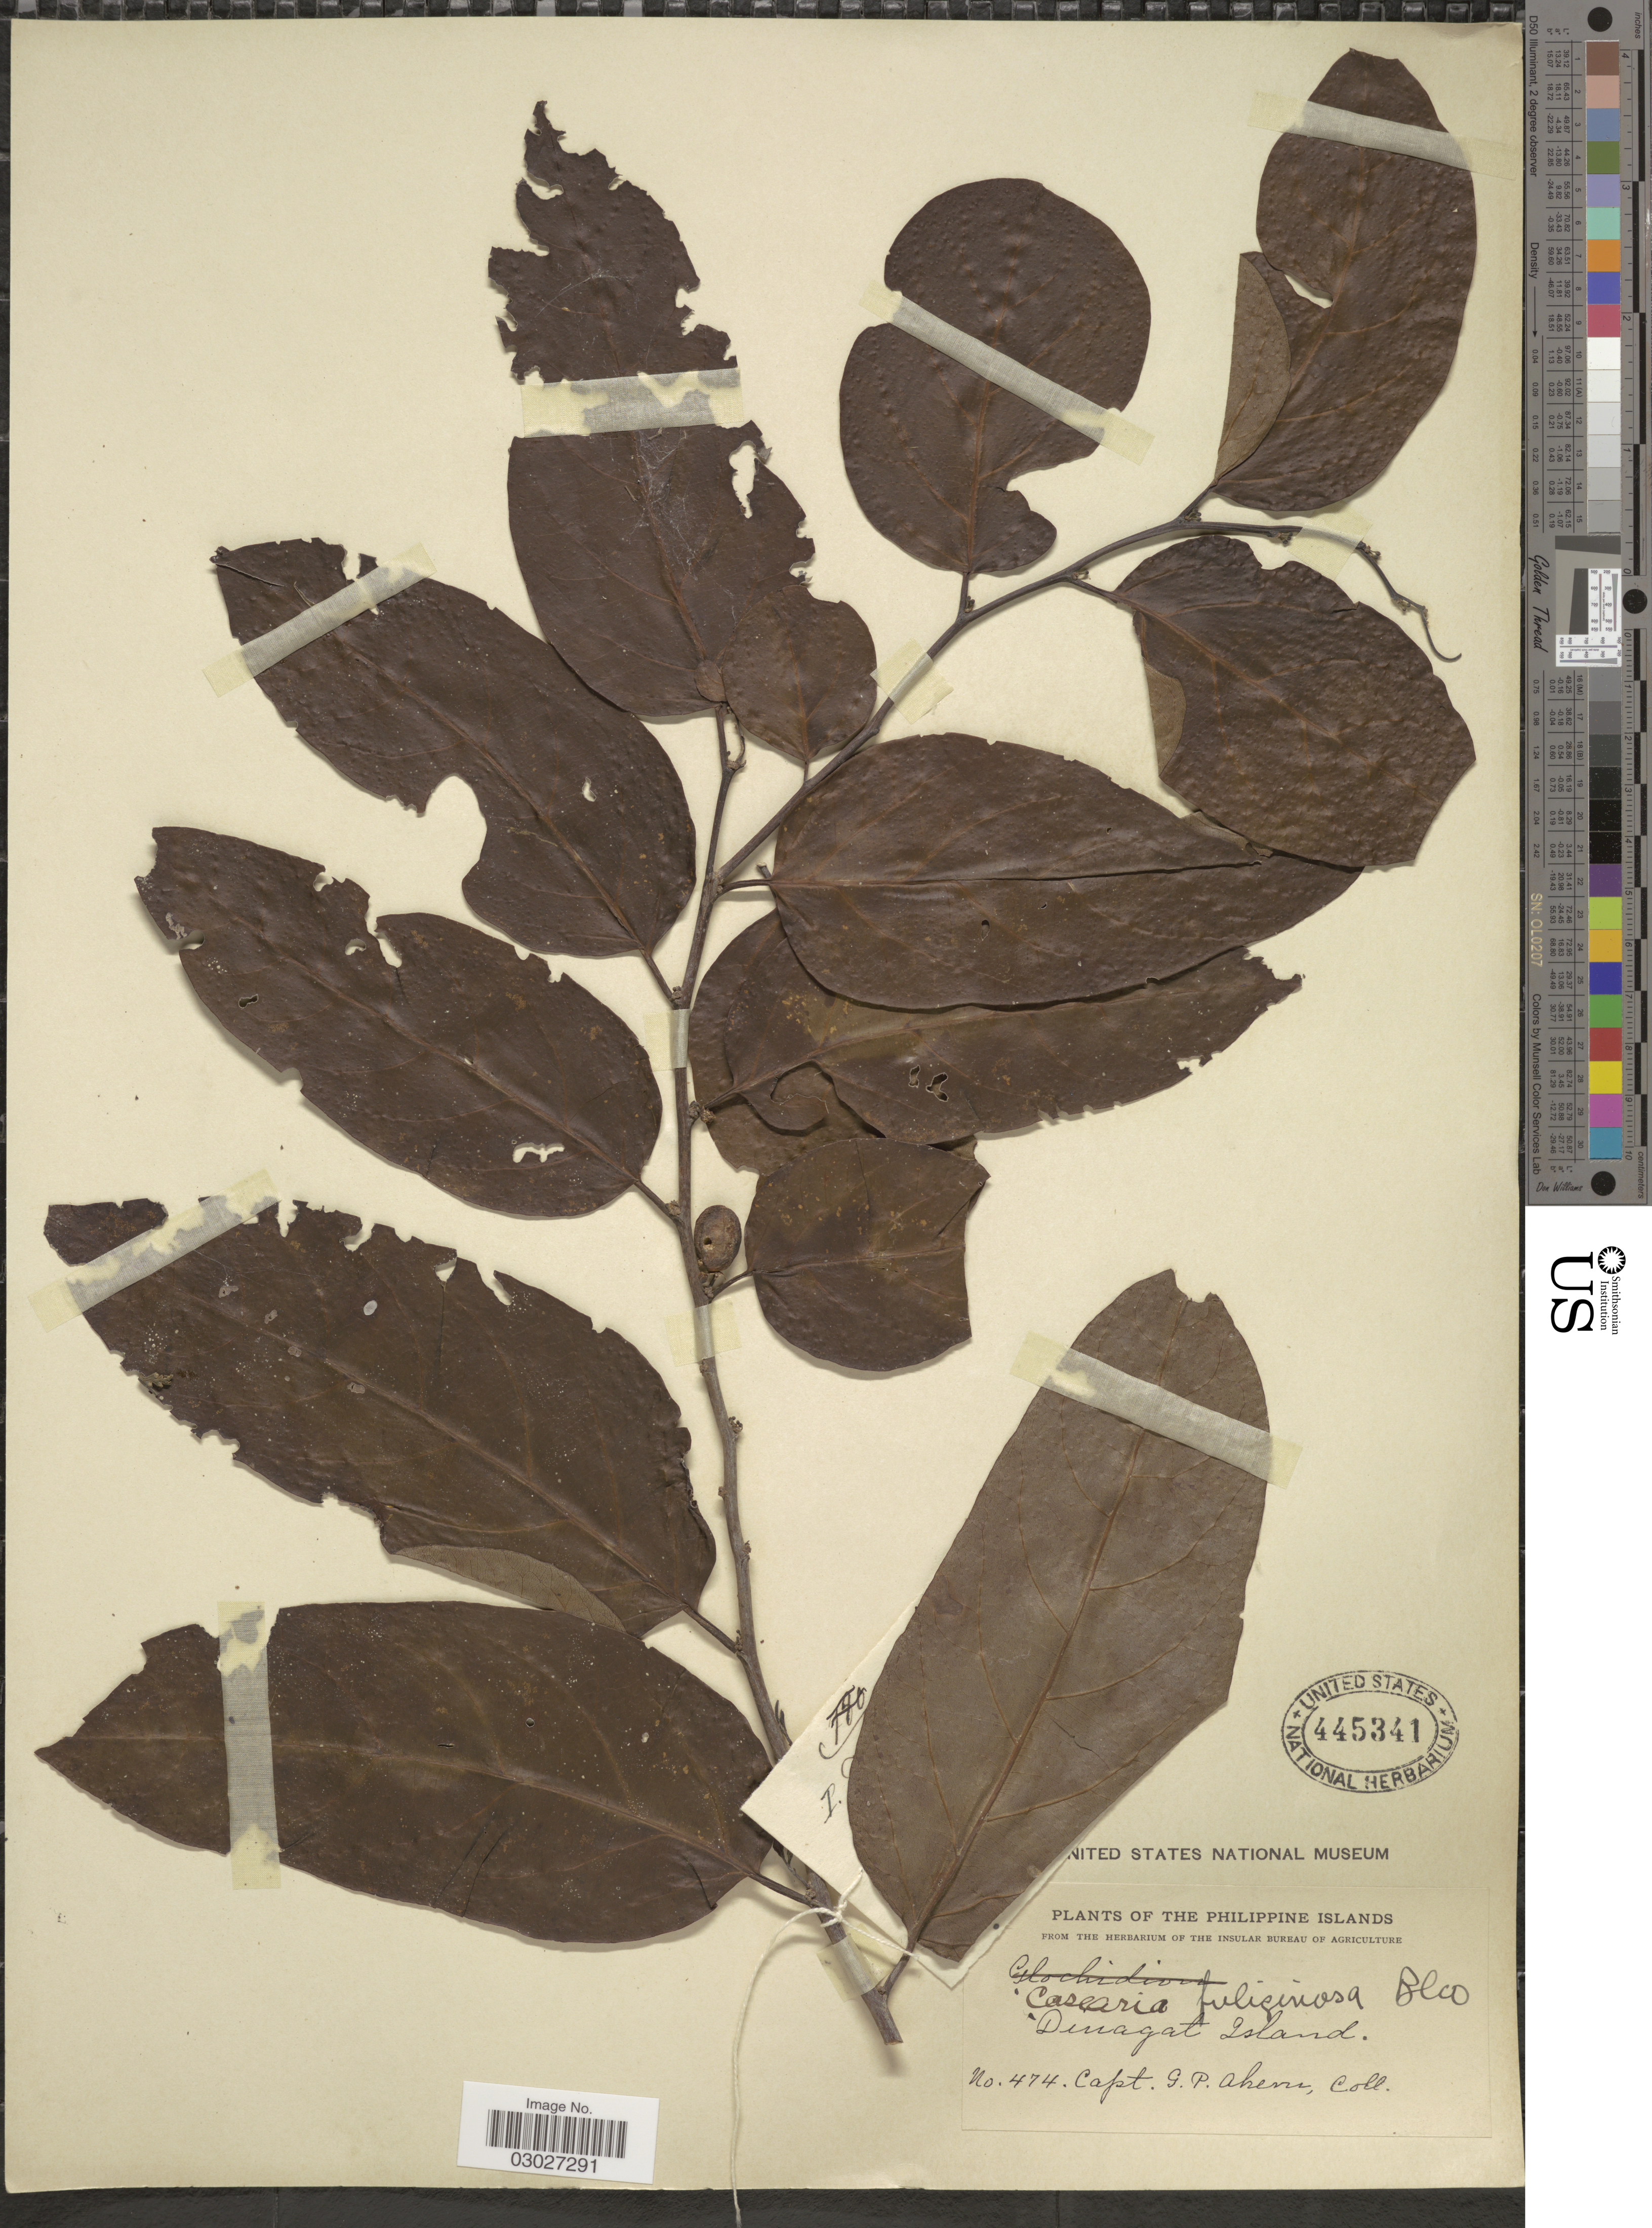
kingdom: Plantae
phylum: Tracheophyta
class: Magnoliopsida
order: Malpighiales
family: Salicaceae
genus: Casearia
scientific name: Casearia fuliginosa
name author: (Blanco) Blanco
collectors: G. Ahern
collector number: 474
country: Philippines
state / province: Caraga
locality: The Philippine Islands, Dinagat Island.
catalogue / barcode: US 445341